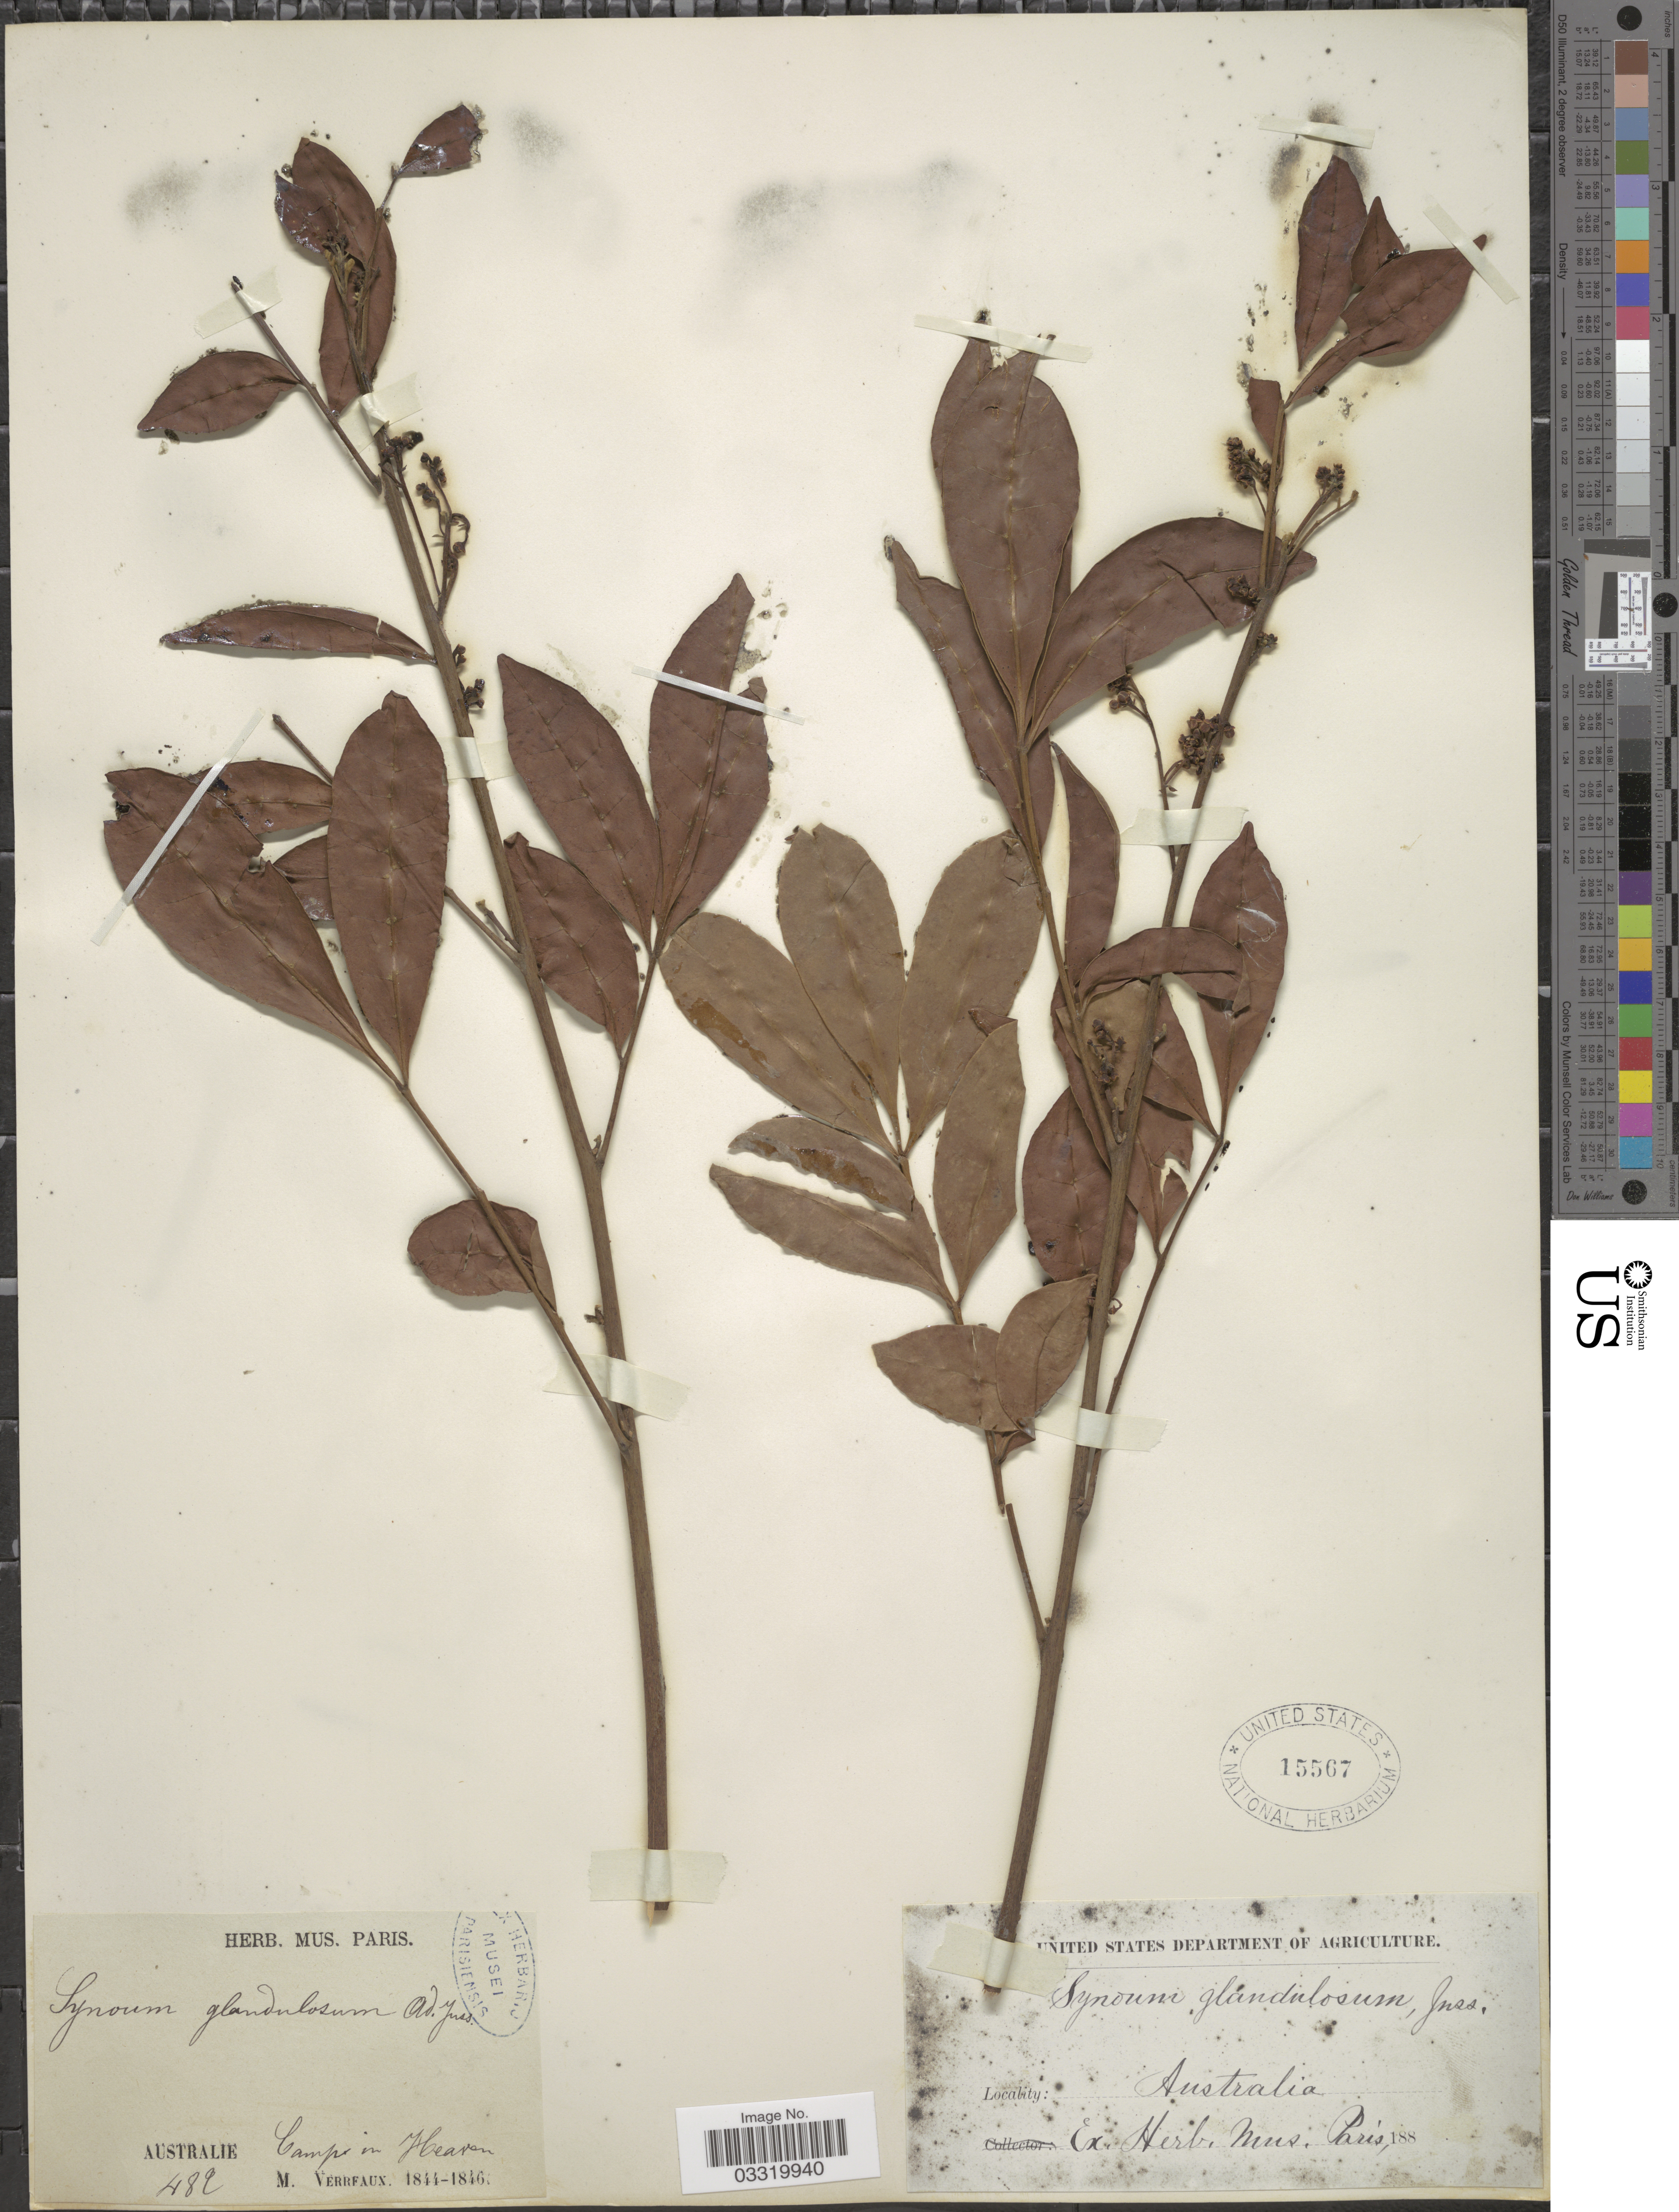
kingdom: Plantae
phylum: Tracheophyta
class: Magnoliopsida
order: Sapindales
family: Meliaceae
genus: Synoum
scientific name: Synoum glandulosum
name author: (Sm.) A. Juss.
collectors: M. Verrfaux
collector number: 489*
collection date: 1844/1846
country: Australia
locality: Camp in Heaven.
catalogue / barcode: US 15567